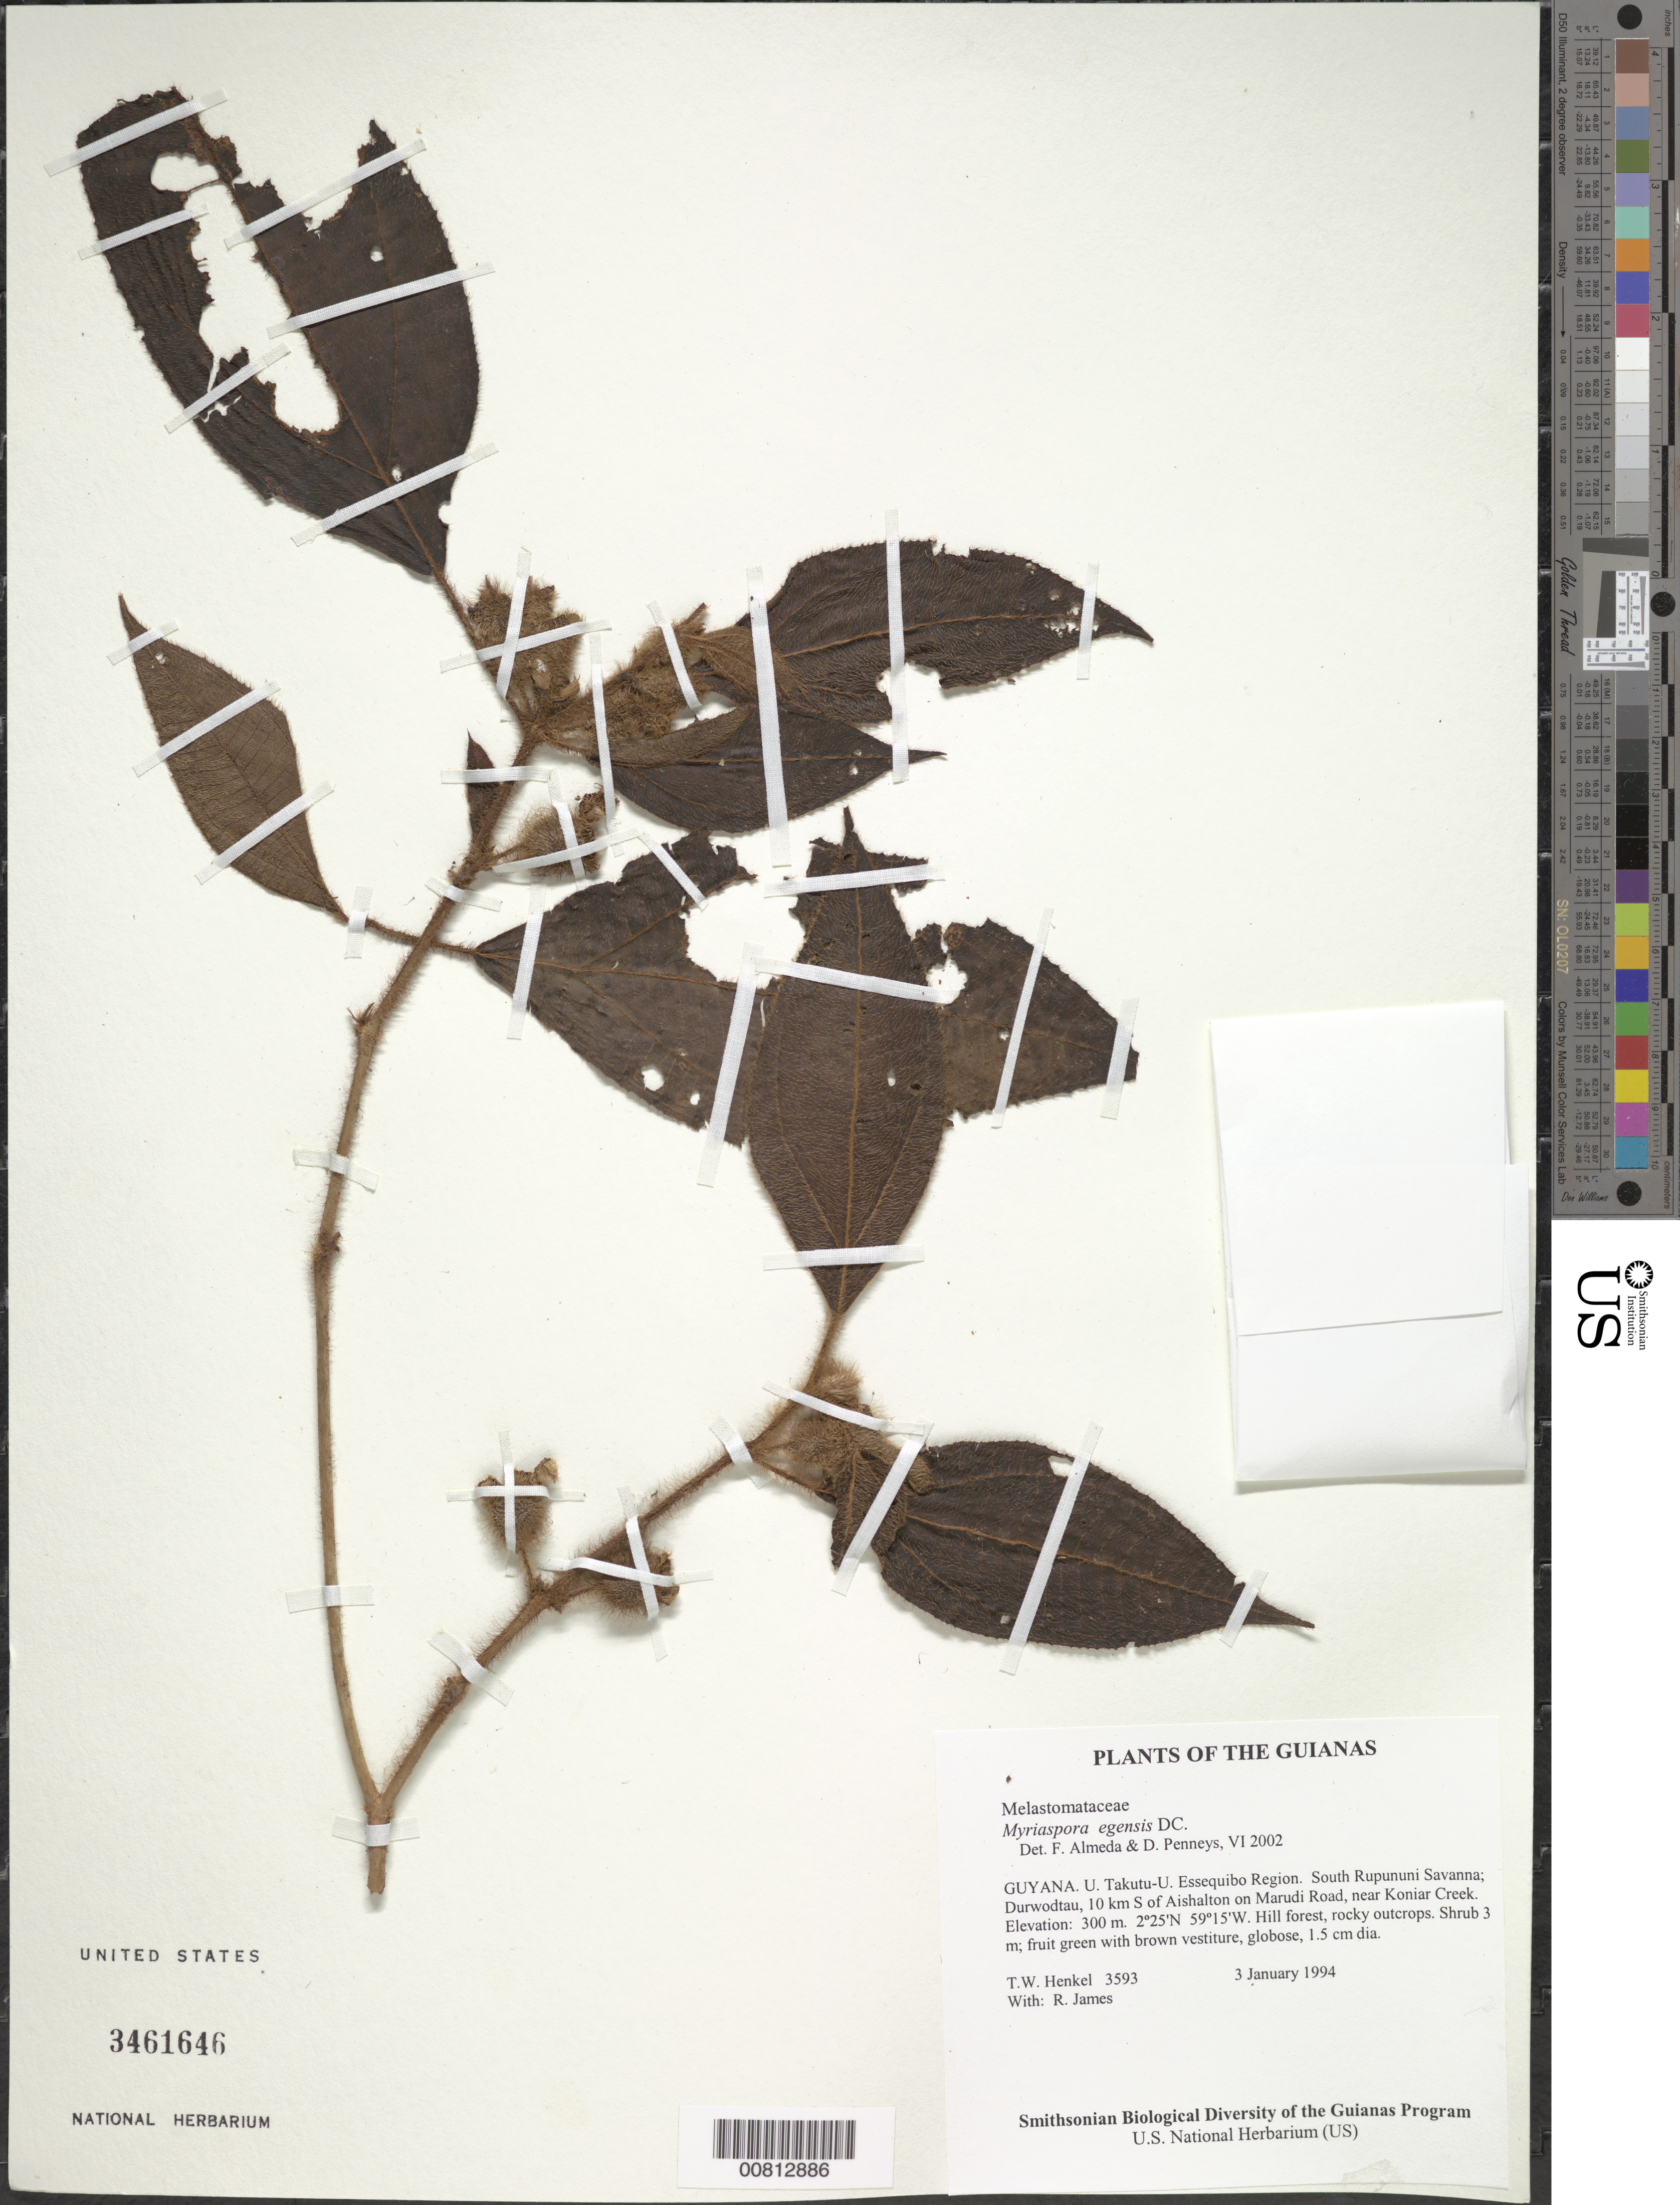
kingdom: Plantae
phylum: Tracheophyta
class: Magnoliopsida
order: Myrtales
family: Melastomataceae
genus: Bellucia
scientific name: Bellucia egensis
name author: (DC.) Penneys et al.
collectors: T. Henkel & R. James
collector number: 3593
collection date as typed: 3 January 1994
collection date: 1994-01-03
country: Guyana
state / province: U. Takutu-U. Essequibo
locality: South Rupununi Savanna; Durwodtau, 10 km S of Aishalton on Marudi Road, near Koniar Creek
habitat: Hill forest, rocky outcrops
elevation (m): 300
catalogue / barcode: US 3461646